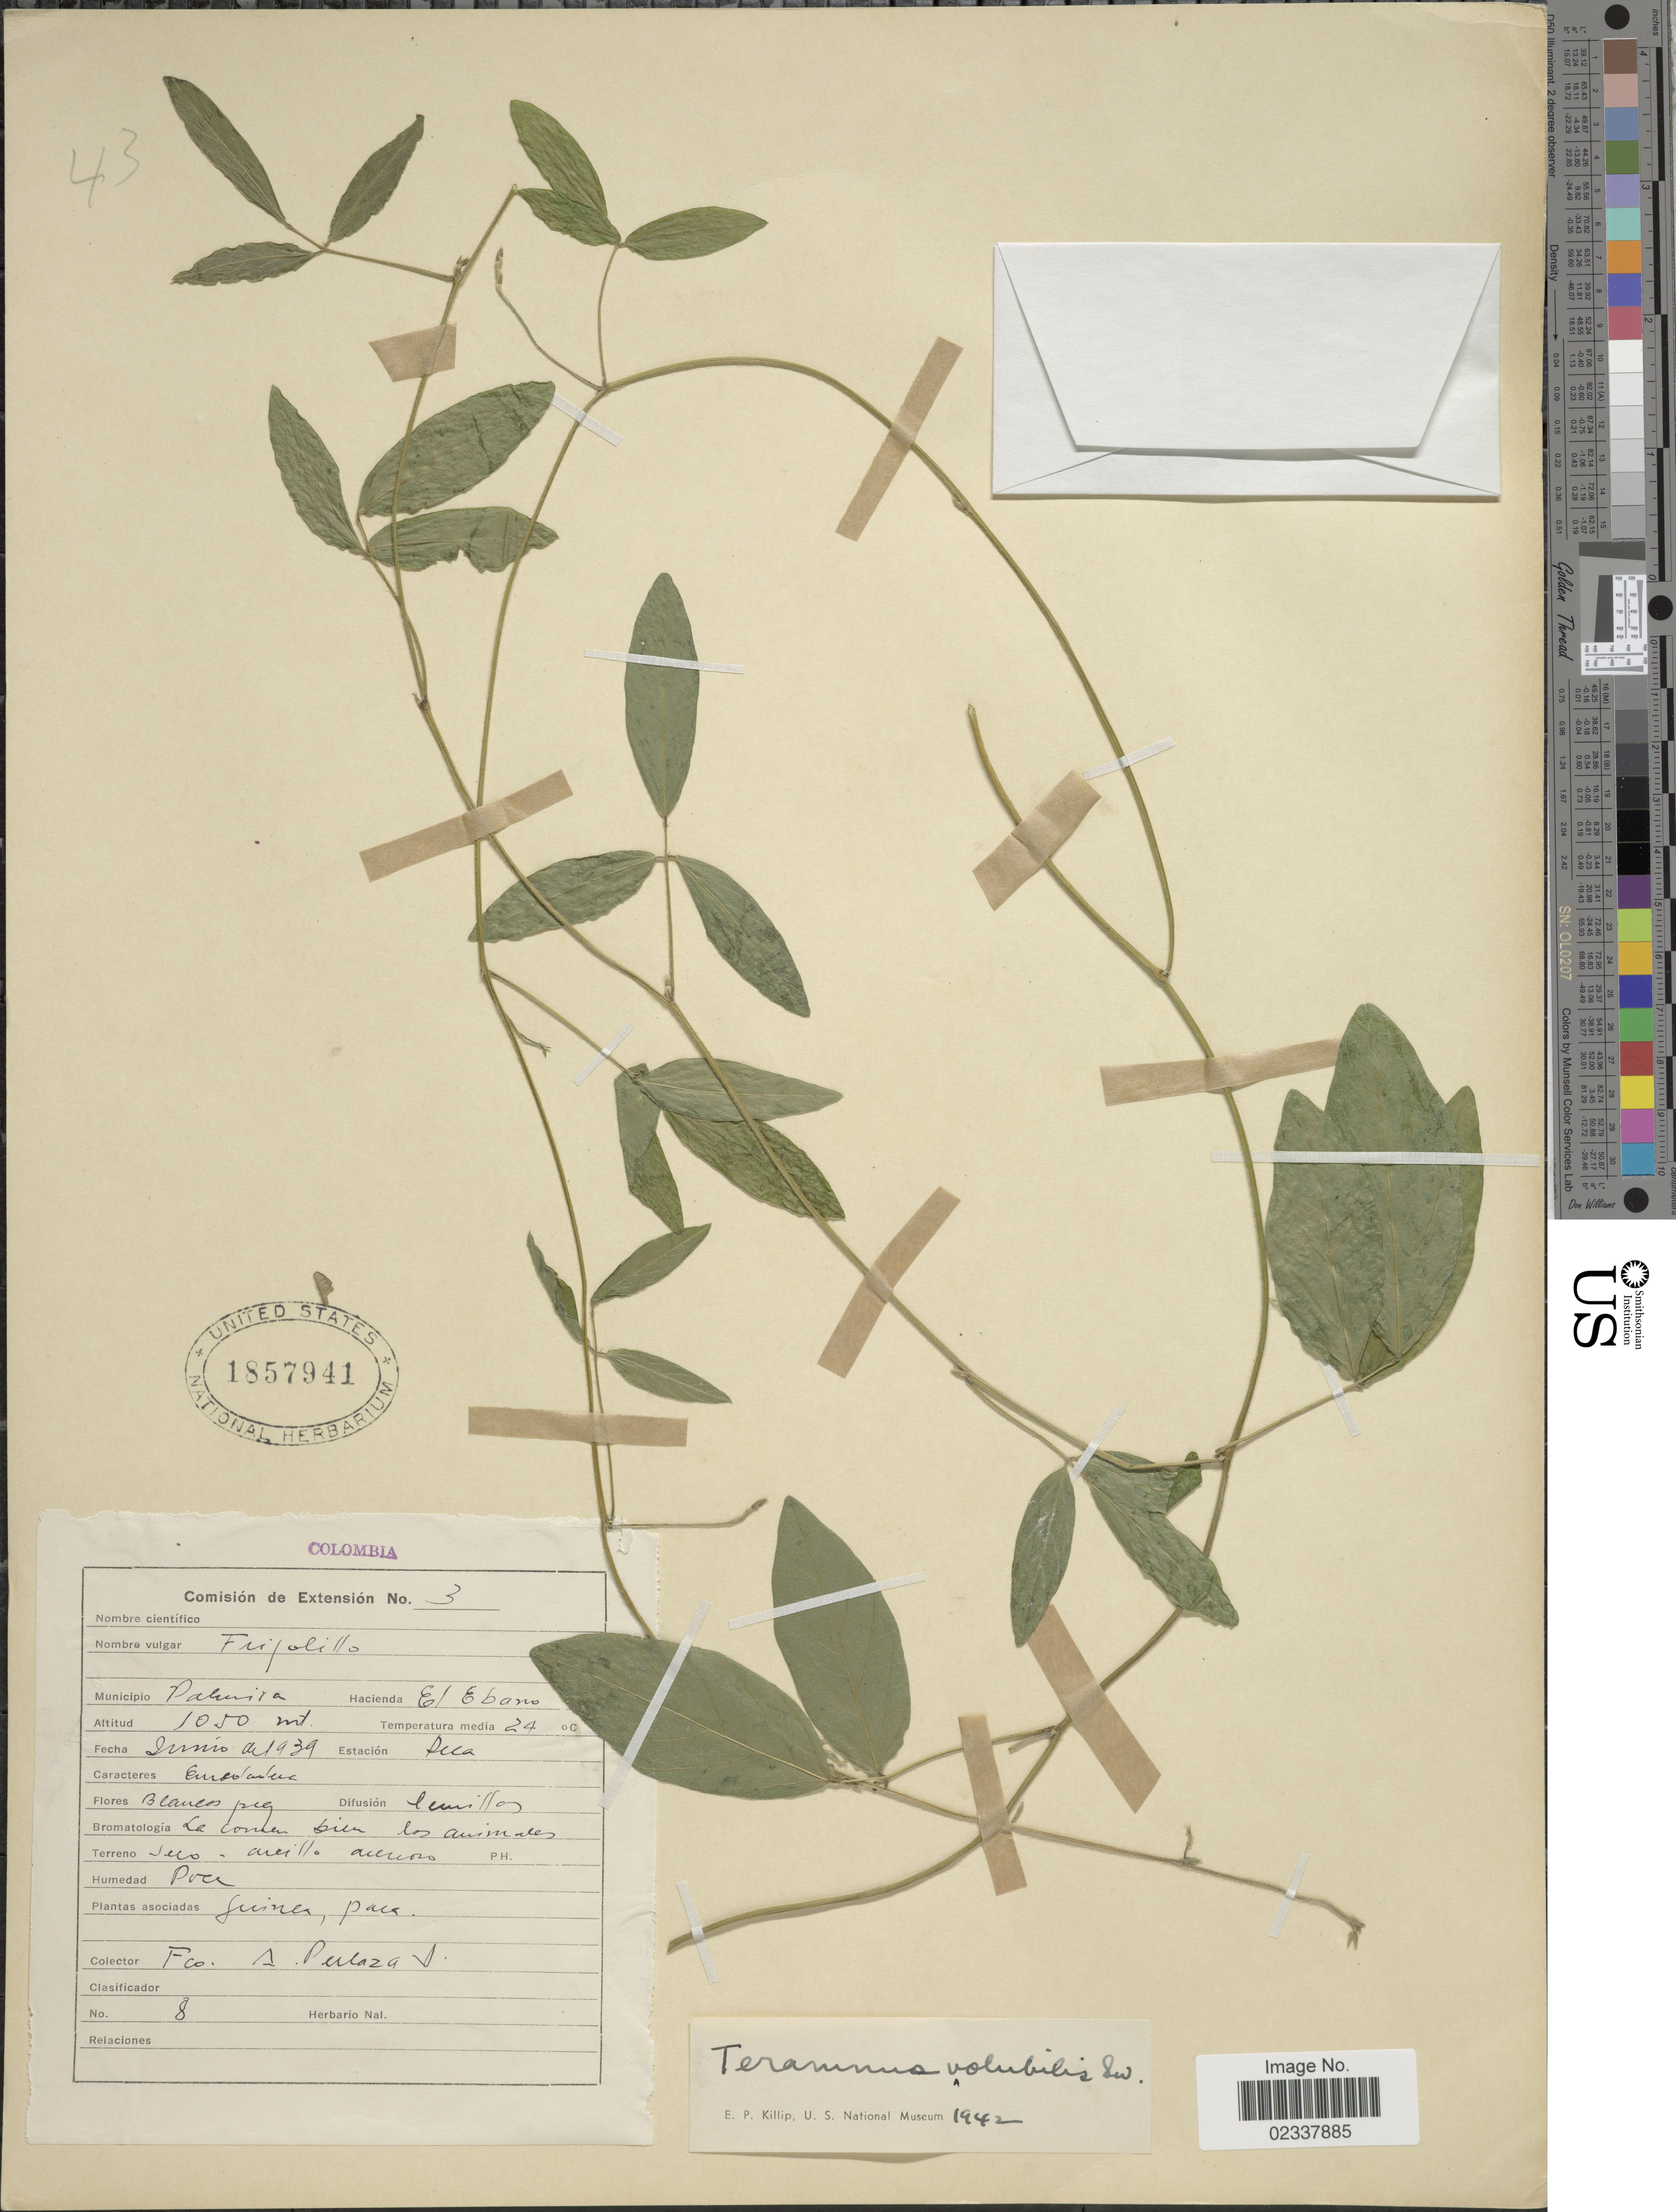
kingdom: Plantae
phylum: Tracheophyta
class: Magnoliopsida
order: Fabales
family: Fabaceae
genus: Teramnus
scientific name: Teramnus volubilis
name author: Sw.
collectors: A. Puloza S.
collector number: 8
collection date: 1939-06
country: Colombia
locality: Municipio Palmira, Hacienda El Ebano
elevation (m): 1050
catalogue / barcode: US 1857941